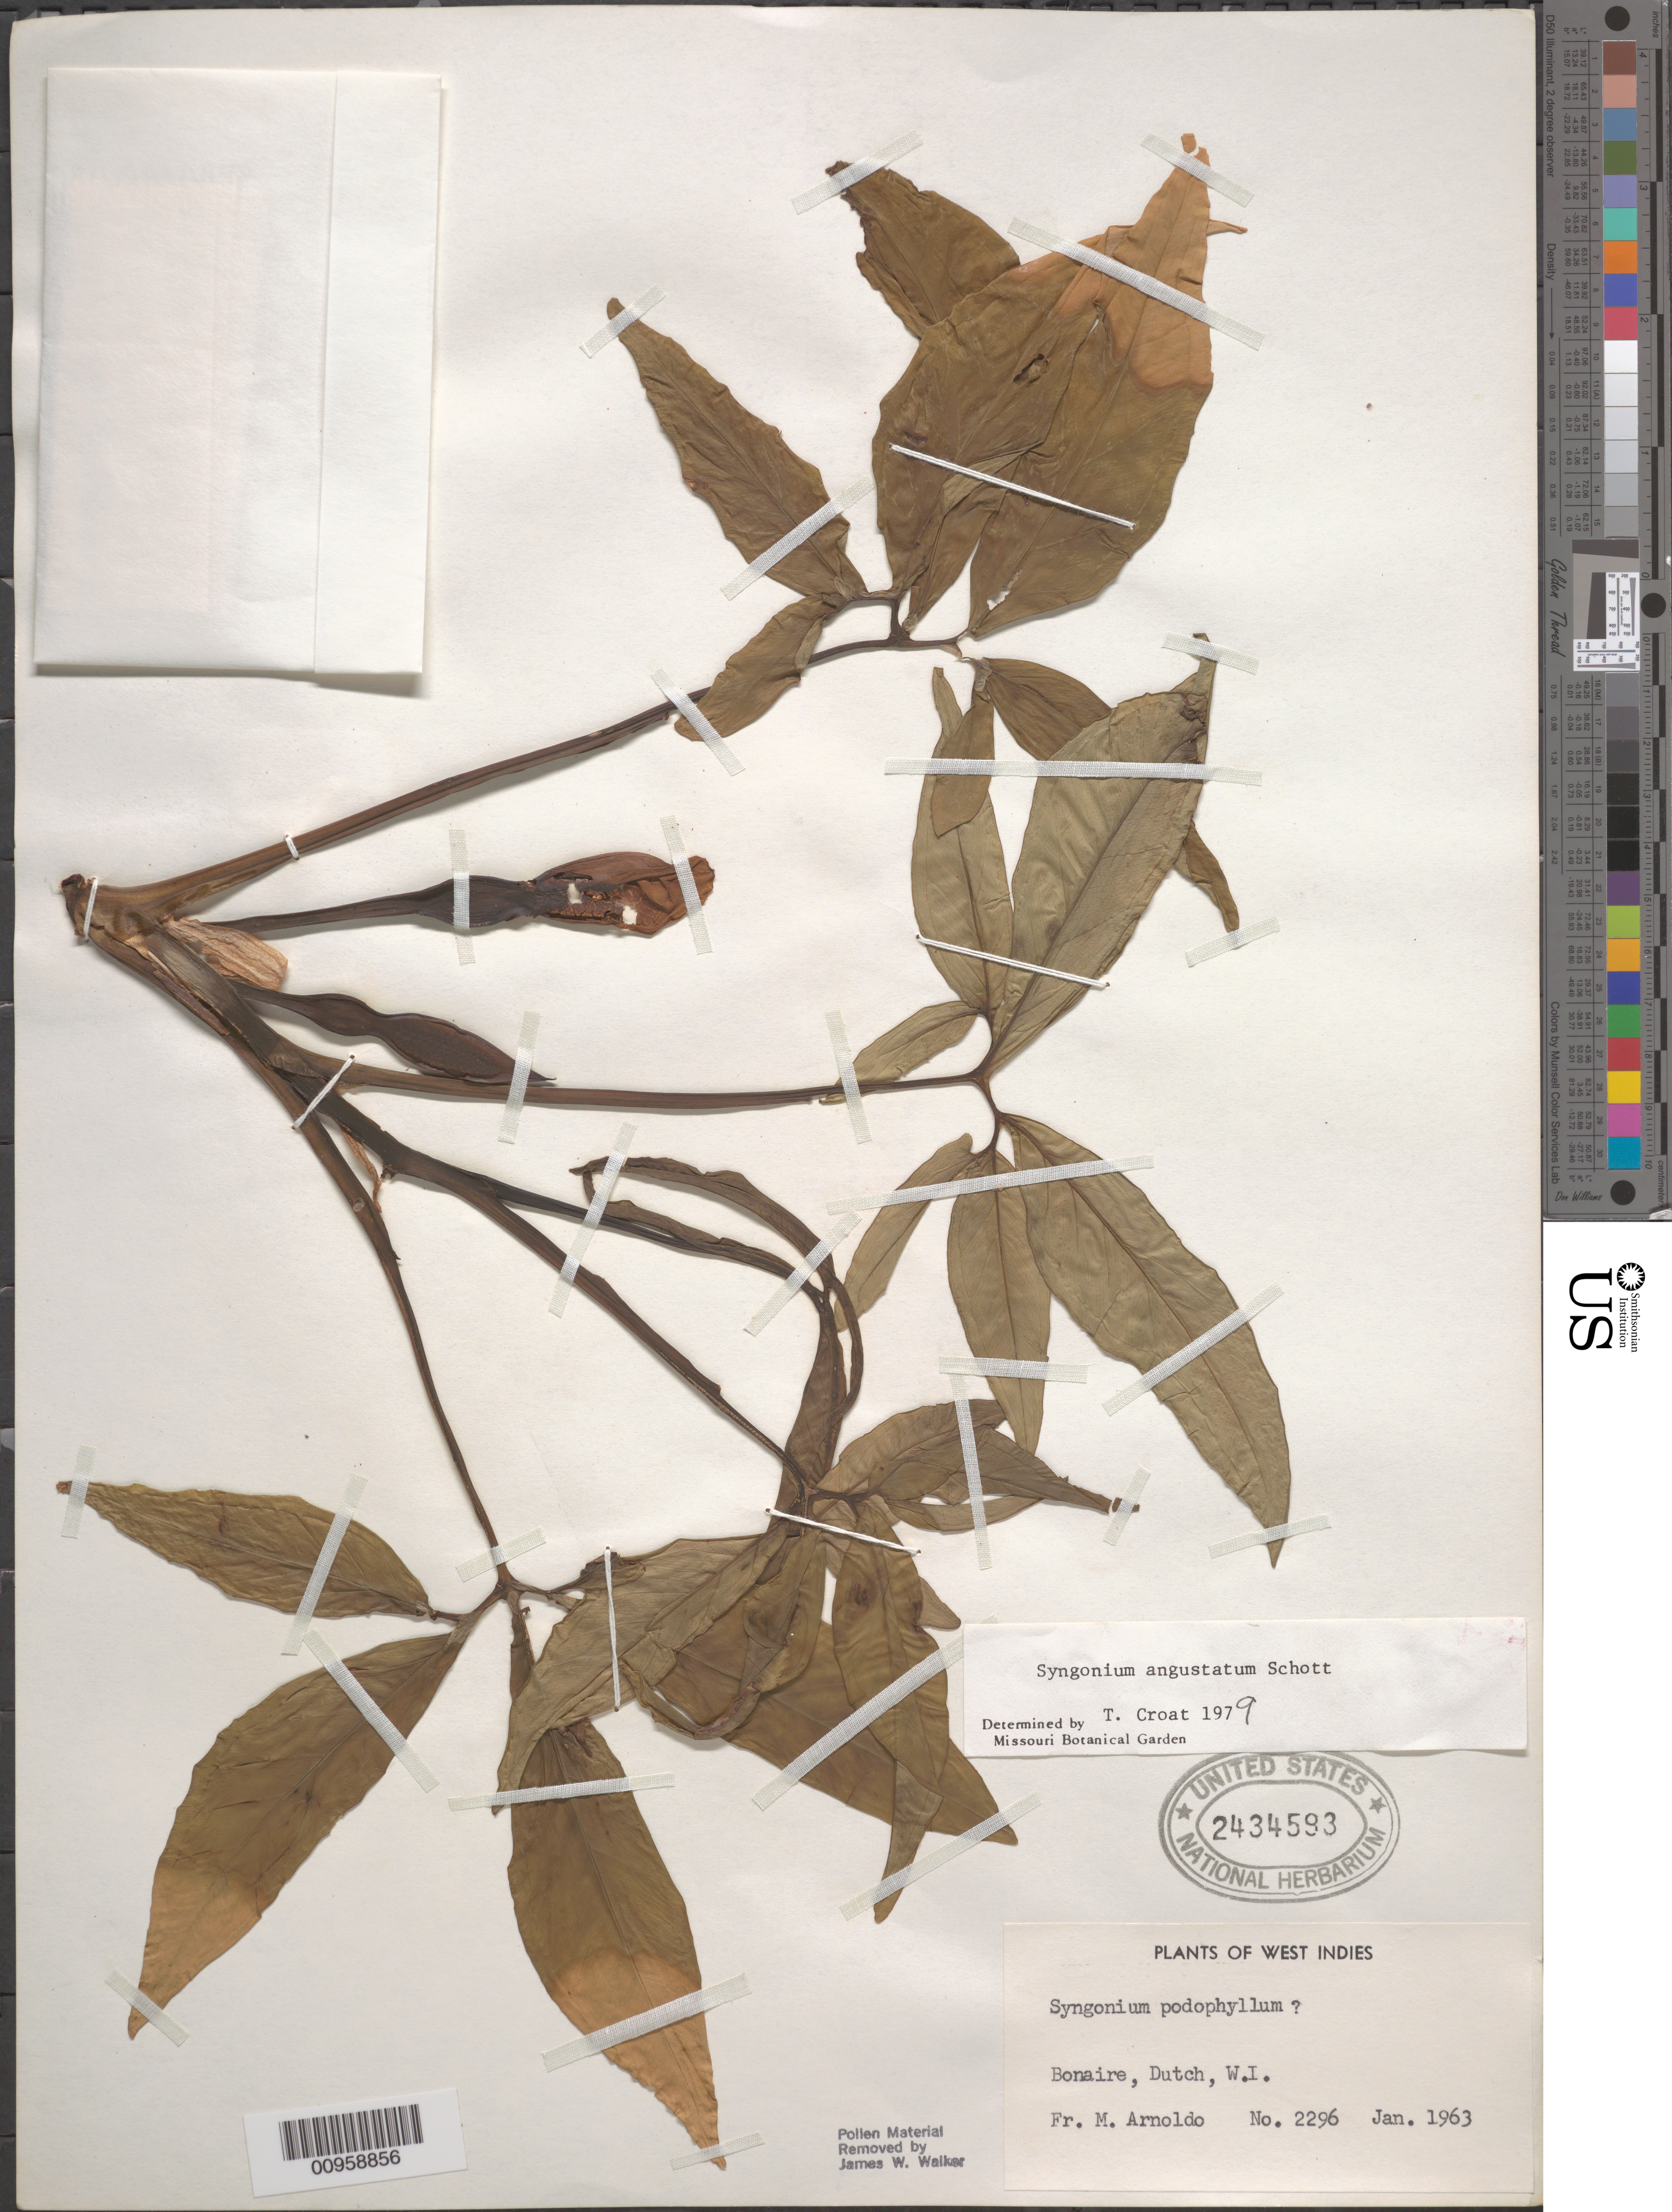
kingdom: Plantae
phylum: Tracheophyta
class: Liliopsida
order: Alismatales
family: Araceae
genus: Syngonium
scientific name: Syngonium angustatum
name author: Schott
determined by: Croat, Thomas B., Missouri Botanical Garden (MO)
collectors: N. Arnoldo-Broeders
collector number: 2296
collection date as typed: Jan 1963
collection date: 1963-01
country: Netherlands Antilles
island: Bonaire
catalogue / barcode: US 2434593